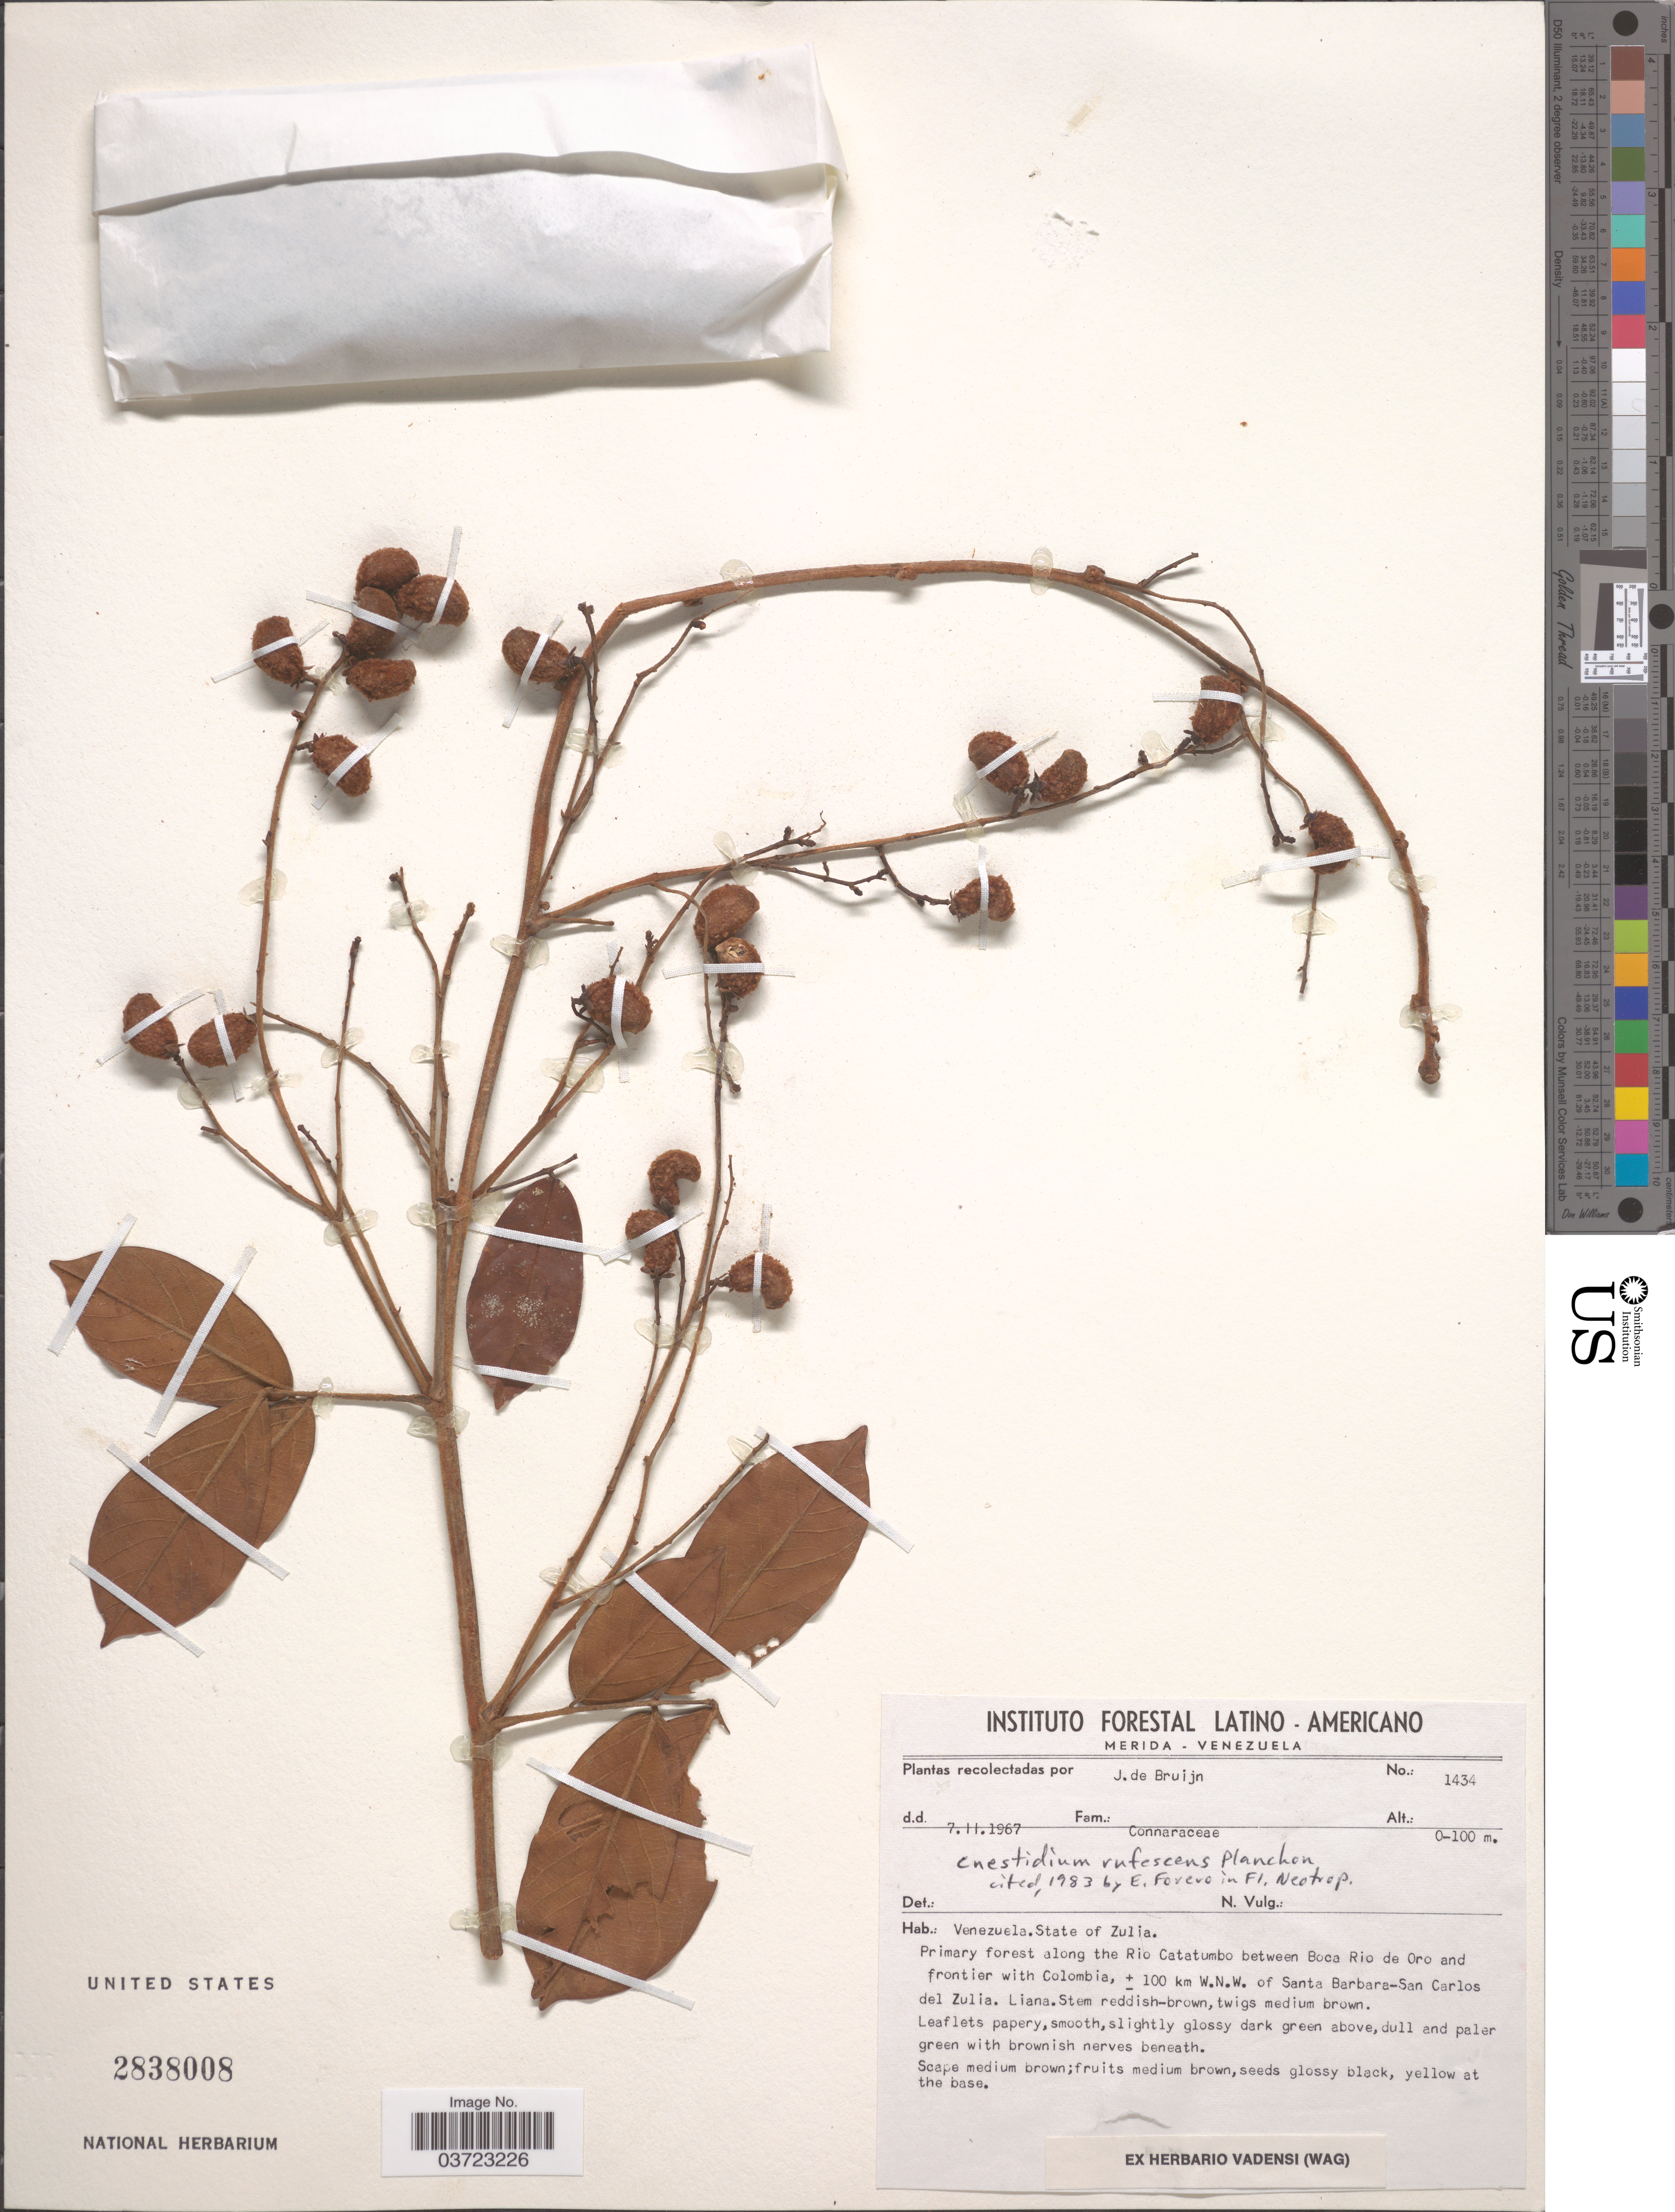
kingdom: Plantae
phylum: Tracheophyta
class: Magnoliopsida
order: Oxalidales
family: Connaraceae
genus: Cnestidium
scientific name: Cnestidium rufescens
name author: Planch.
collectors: J. Bruijn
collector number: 1434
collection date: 1967-02-07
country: Venezuela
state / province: Zulia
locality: Primary forest along the Rio Catatumbo between Boca Rio de Oro and frontier with Colombia, ± 100 km W.N.W. of Santa Barbara-San Carlos del Zulia.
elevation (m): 0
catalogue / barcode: US 2838008